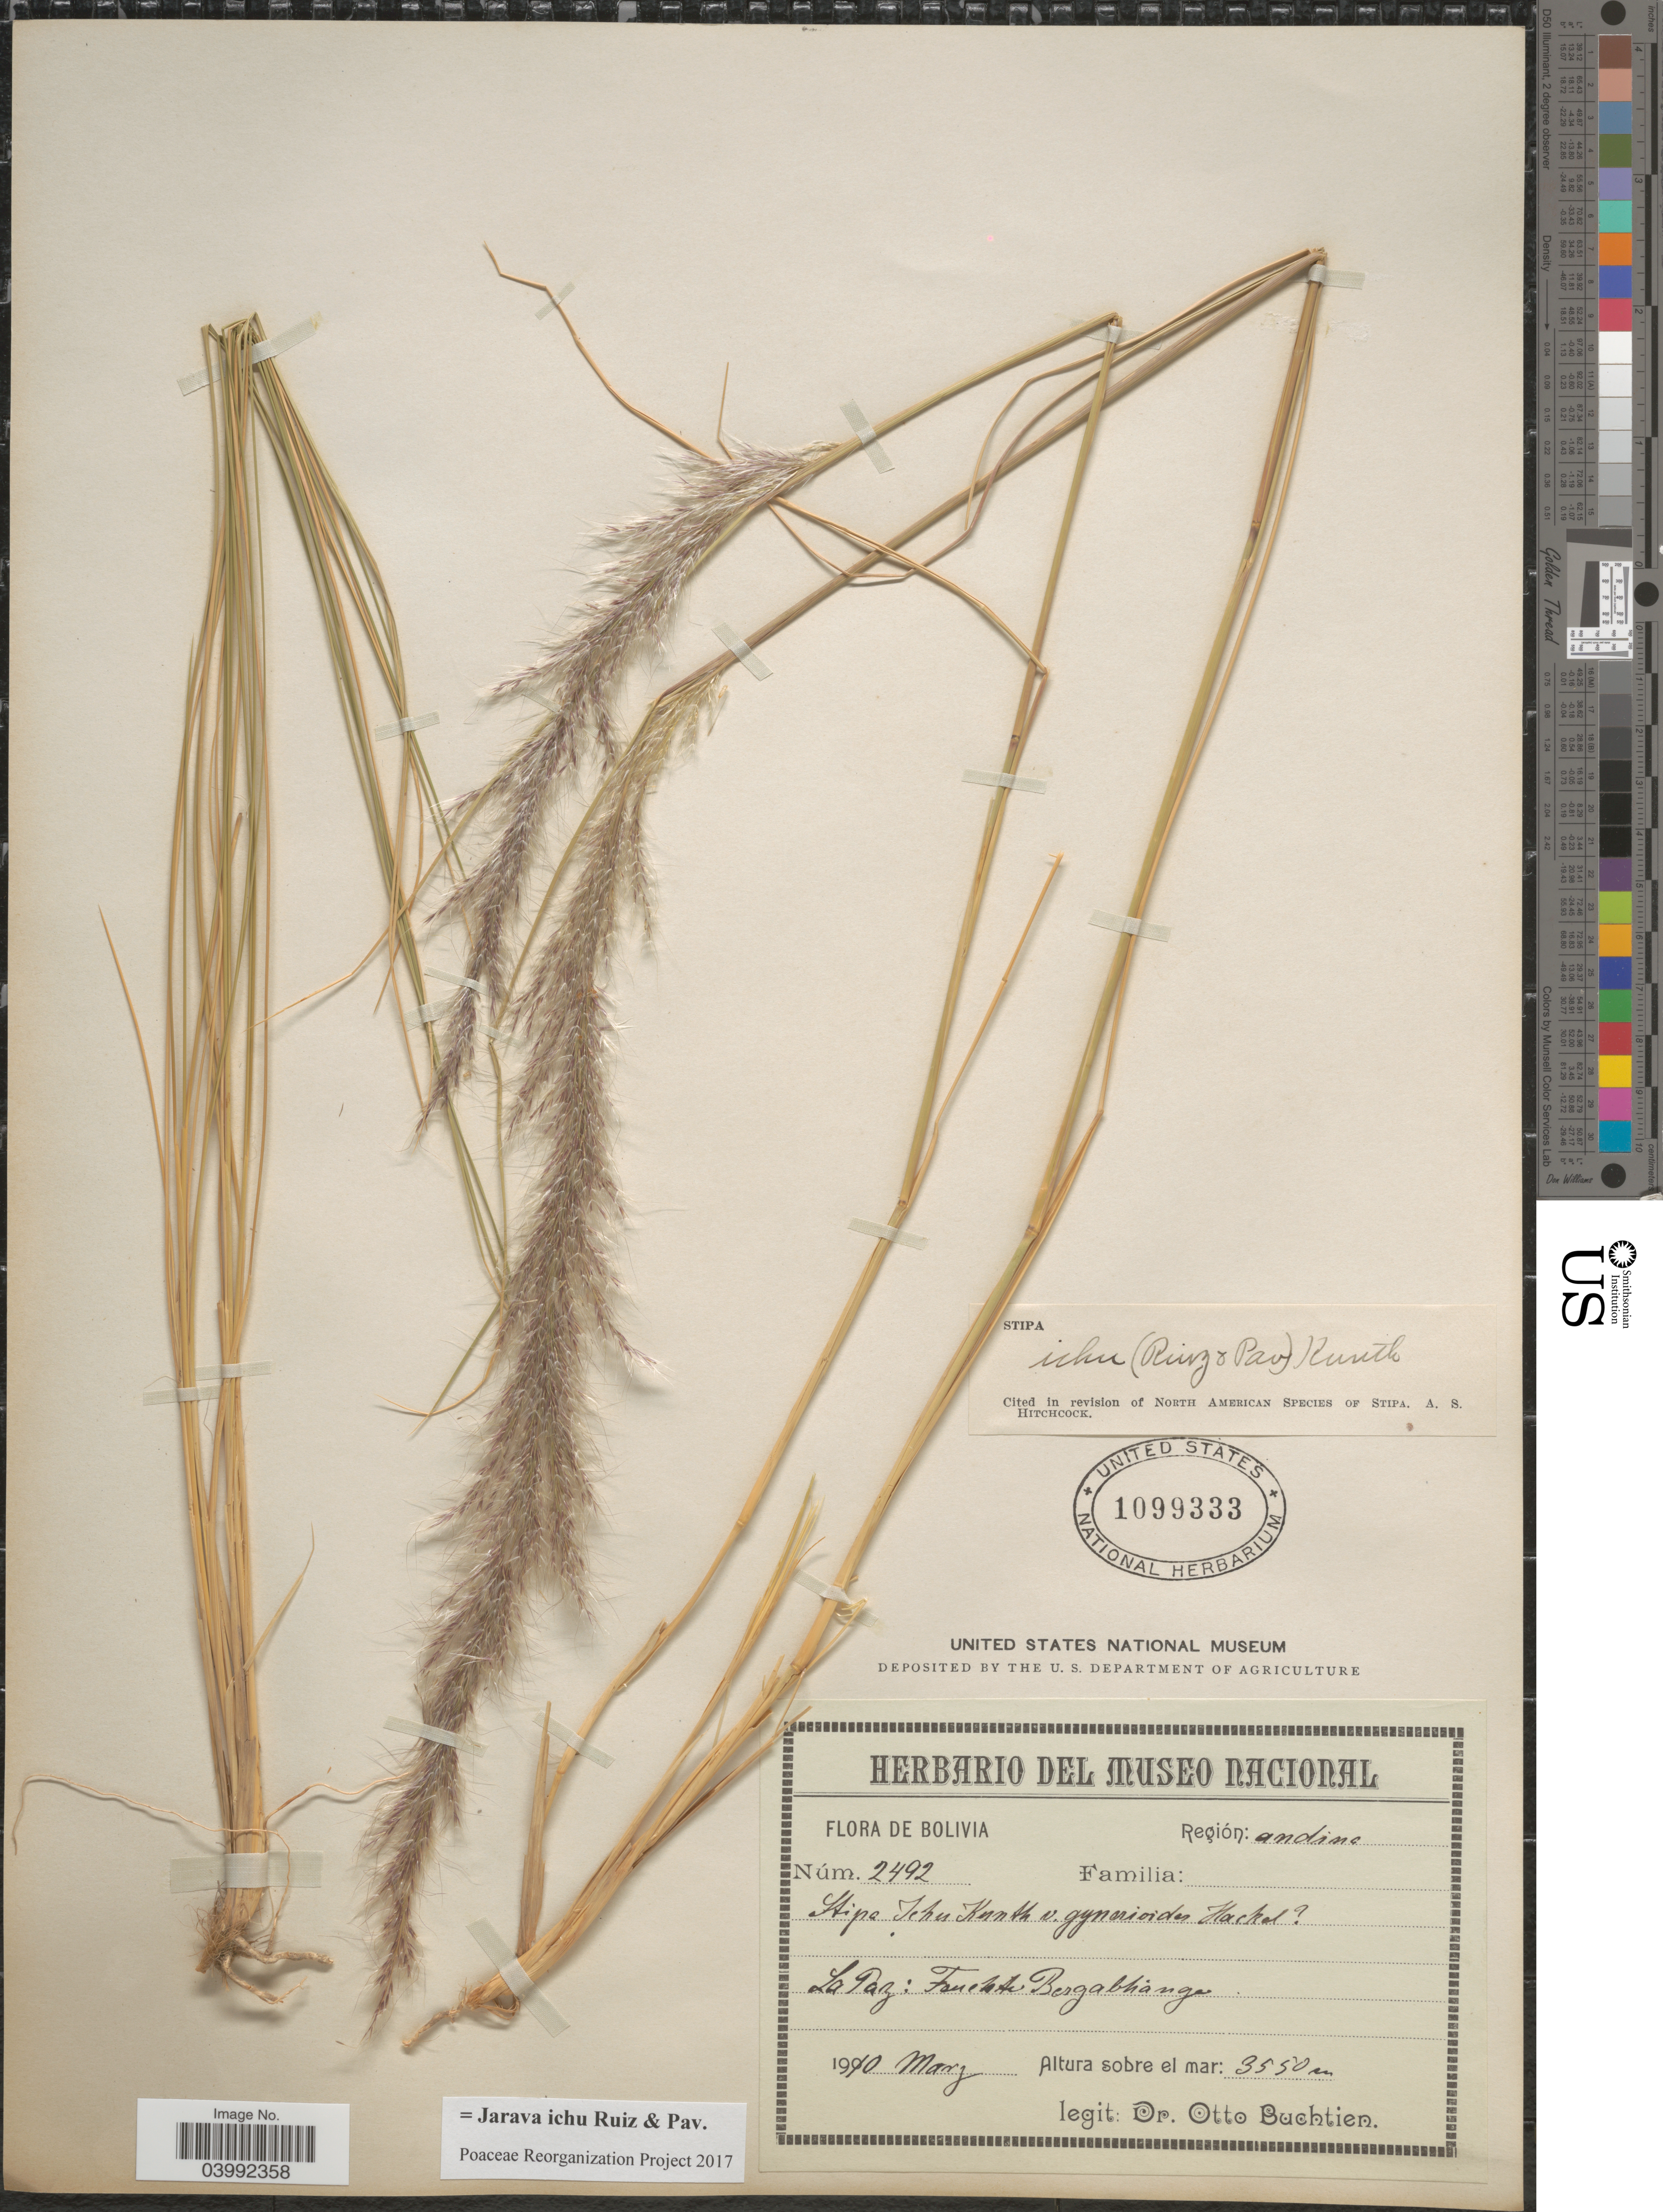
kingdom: Plantae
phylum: Tracheophyta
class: Liliopsida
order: Poales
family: Poaceae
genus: Jarava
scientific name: Jarava ichu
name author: Ruiz & Pav.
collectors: O. Buchtien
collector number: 2492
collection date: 1910-03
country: Bolivia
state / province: La Paz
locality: Región: andina. La Paz: Feuchte Bergabhange.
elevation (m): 3550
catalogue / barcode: US 1099333